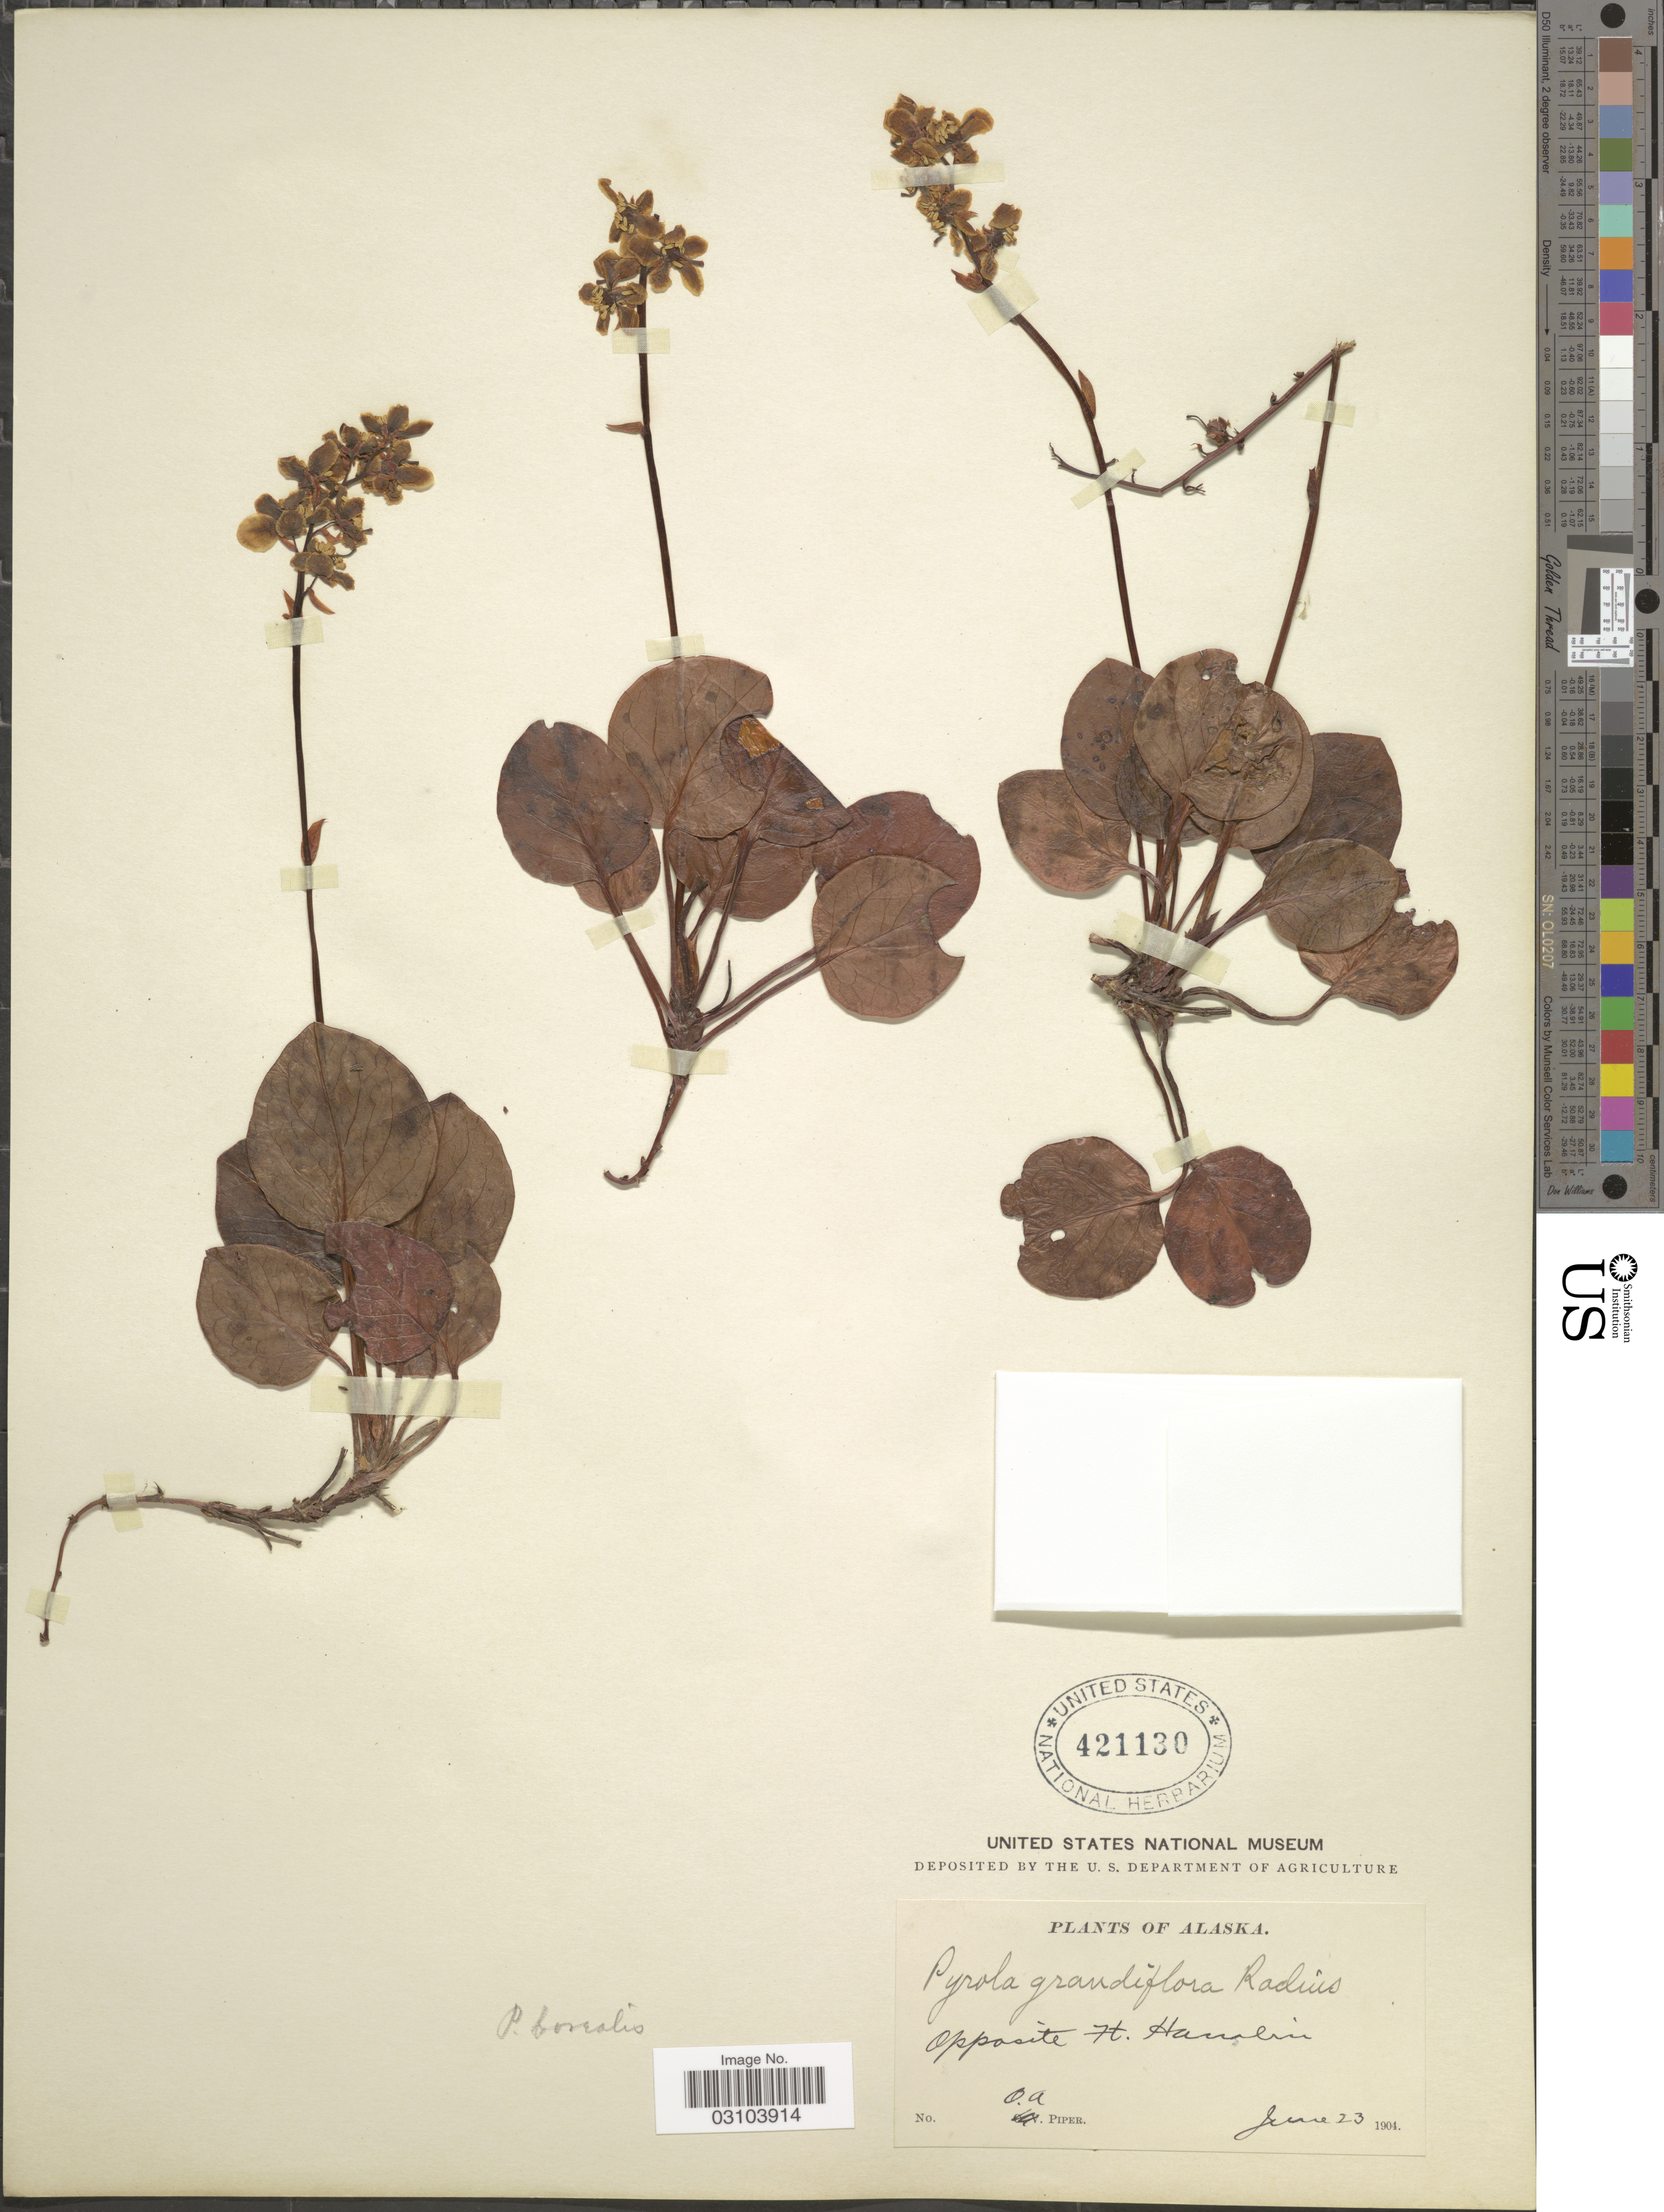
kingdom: Plantae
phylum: Tracheophyta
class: Magnoliopsida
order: Ericales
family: Ericaceae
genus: Pyrola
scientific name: Pyrola grandiflora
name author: Radius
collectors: O. Piper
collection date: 1904-06-23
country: United States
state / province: Alaska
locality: Opposite Ft. Hamlin.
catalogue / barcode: US 421130